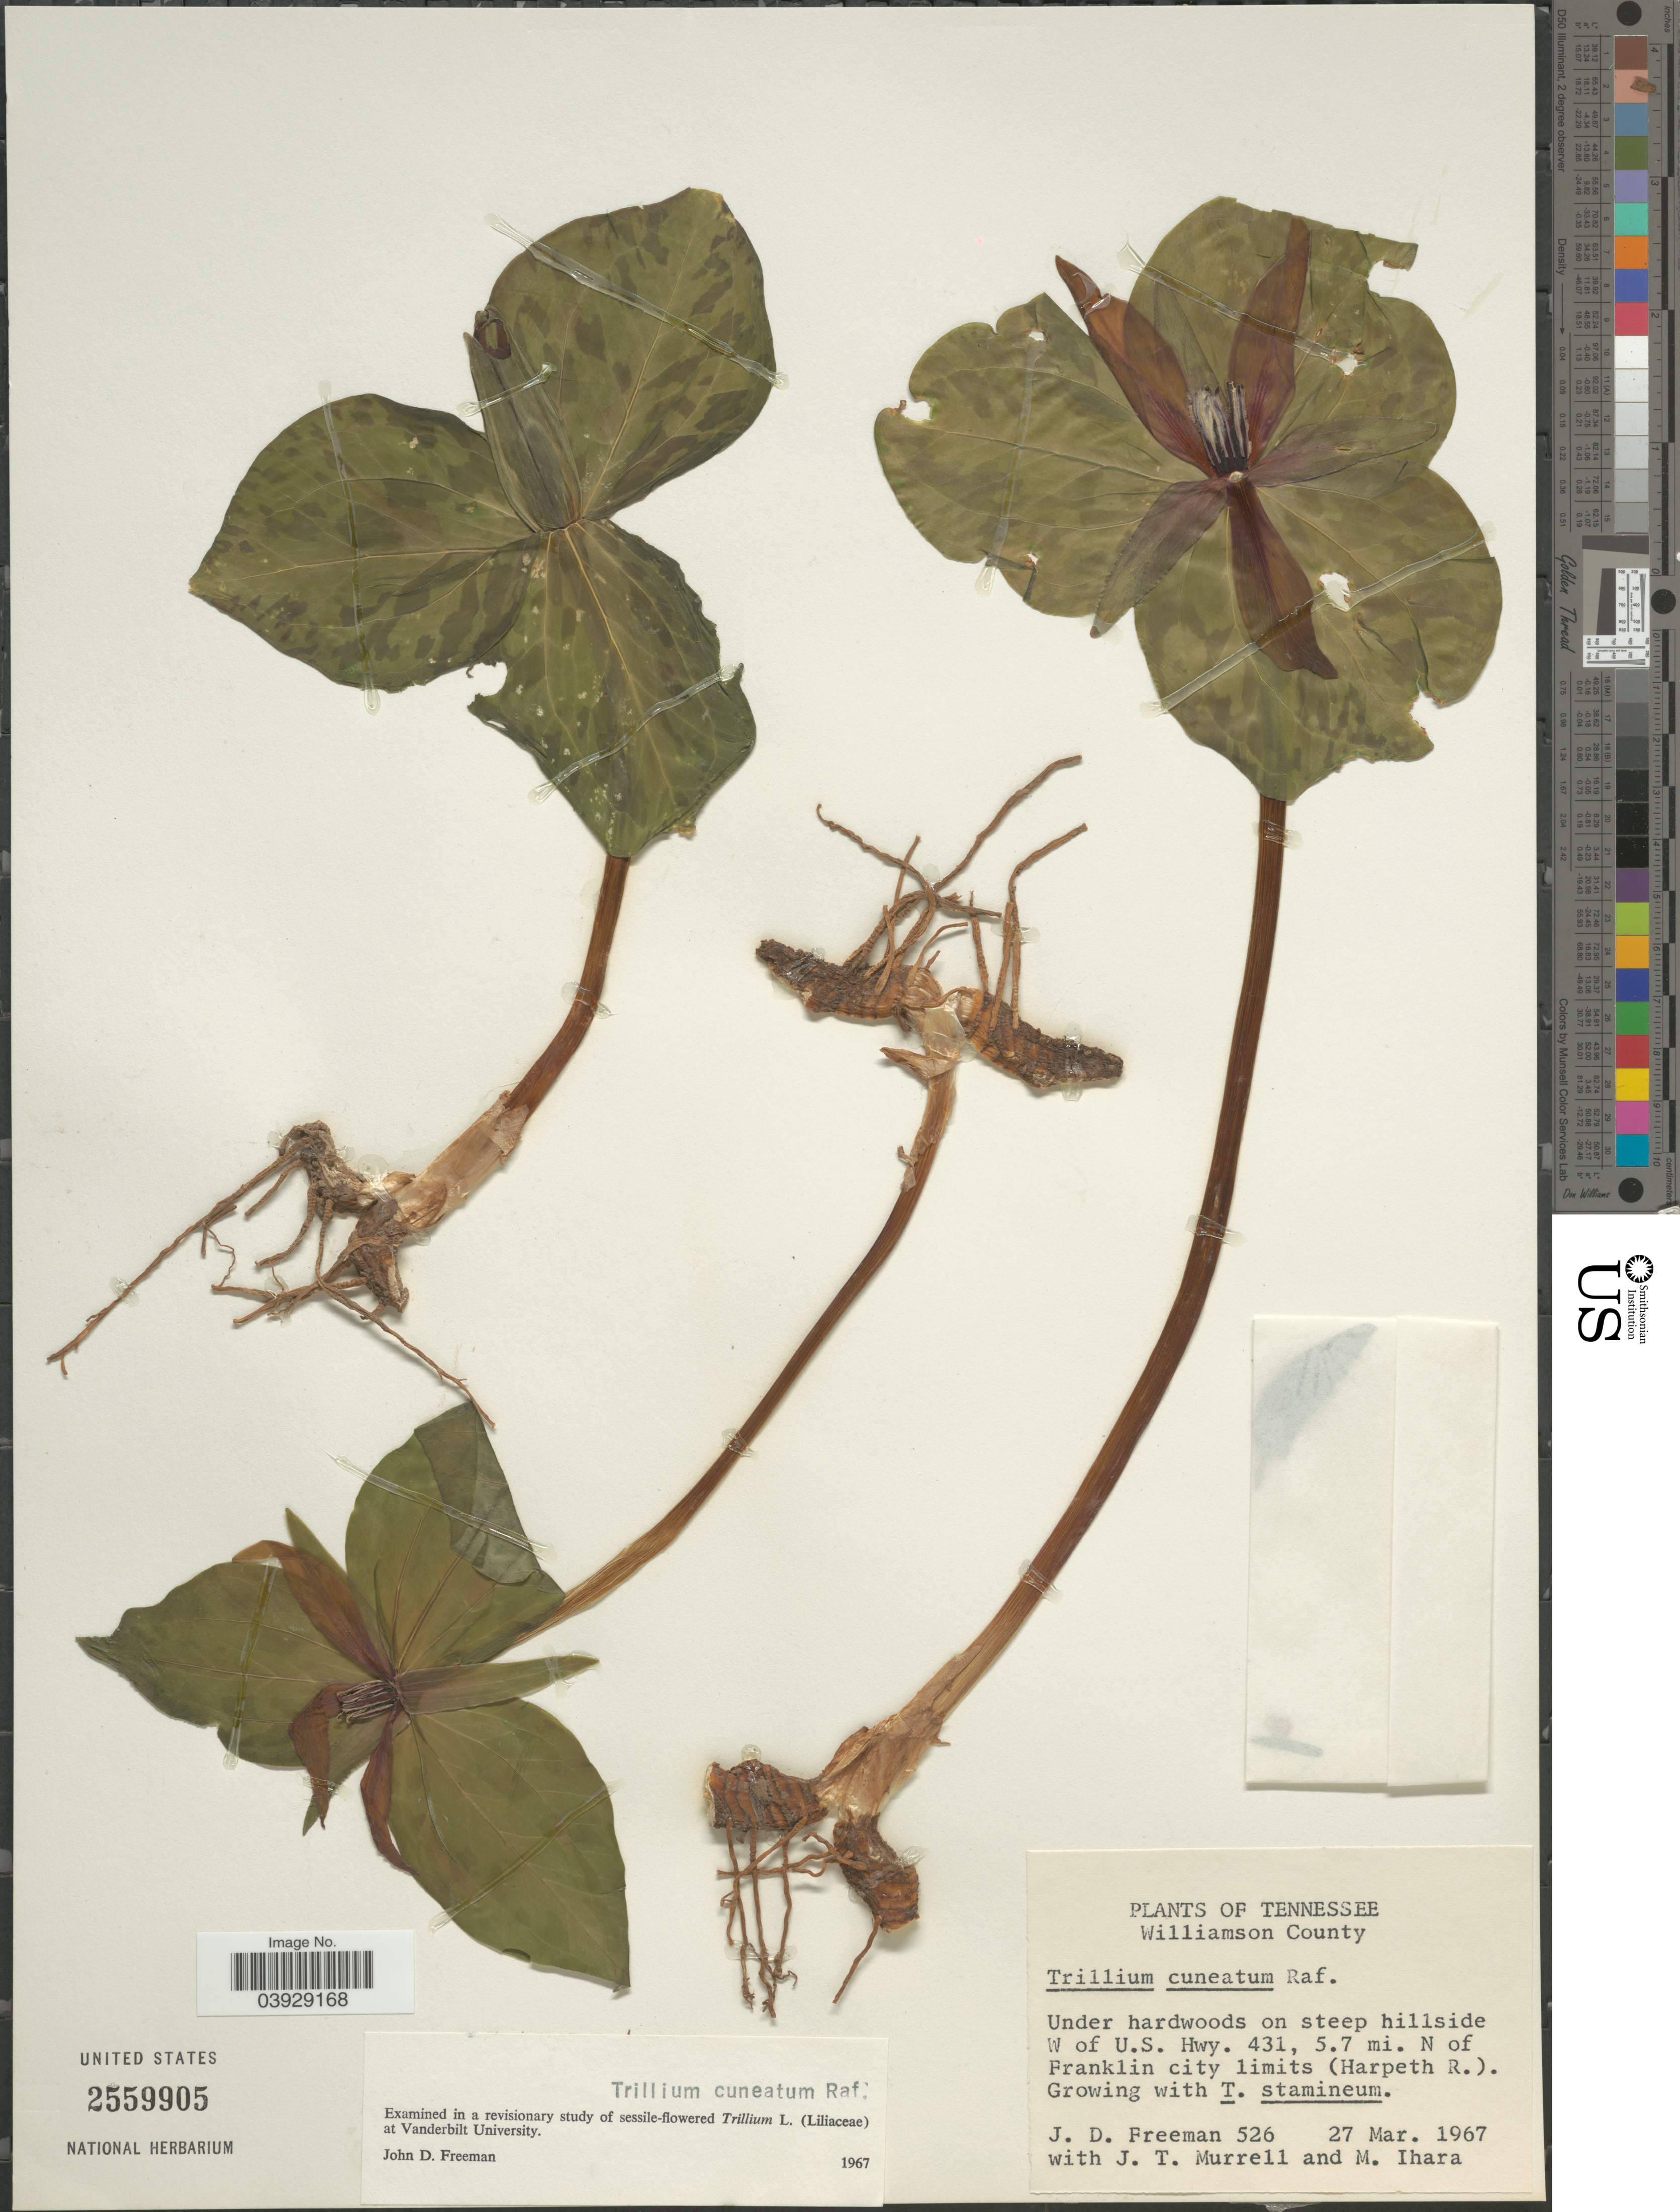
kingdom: Plantae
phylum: Tracheophyta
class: Liliopsida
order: Liliales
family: Melanthiaceae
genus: Trillium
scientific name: Trillium cuneatum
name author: Raf.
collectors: J. Freeman, J. Murrell & M. Ihara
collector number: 526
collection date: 1967-03-27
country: United States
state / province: Tennessee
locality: Williamson County. Under hardwoods on steep hillside W of U.S. Hwy. 431, 5.7 mi. N of Franklin city limits (Harpeth R.).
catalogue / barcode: US 2559905